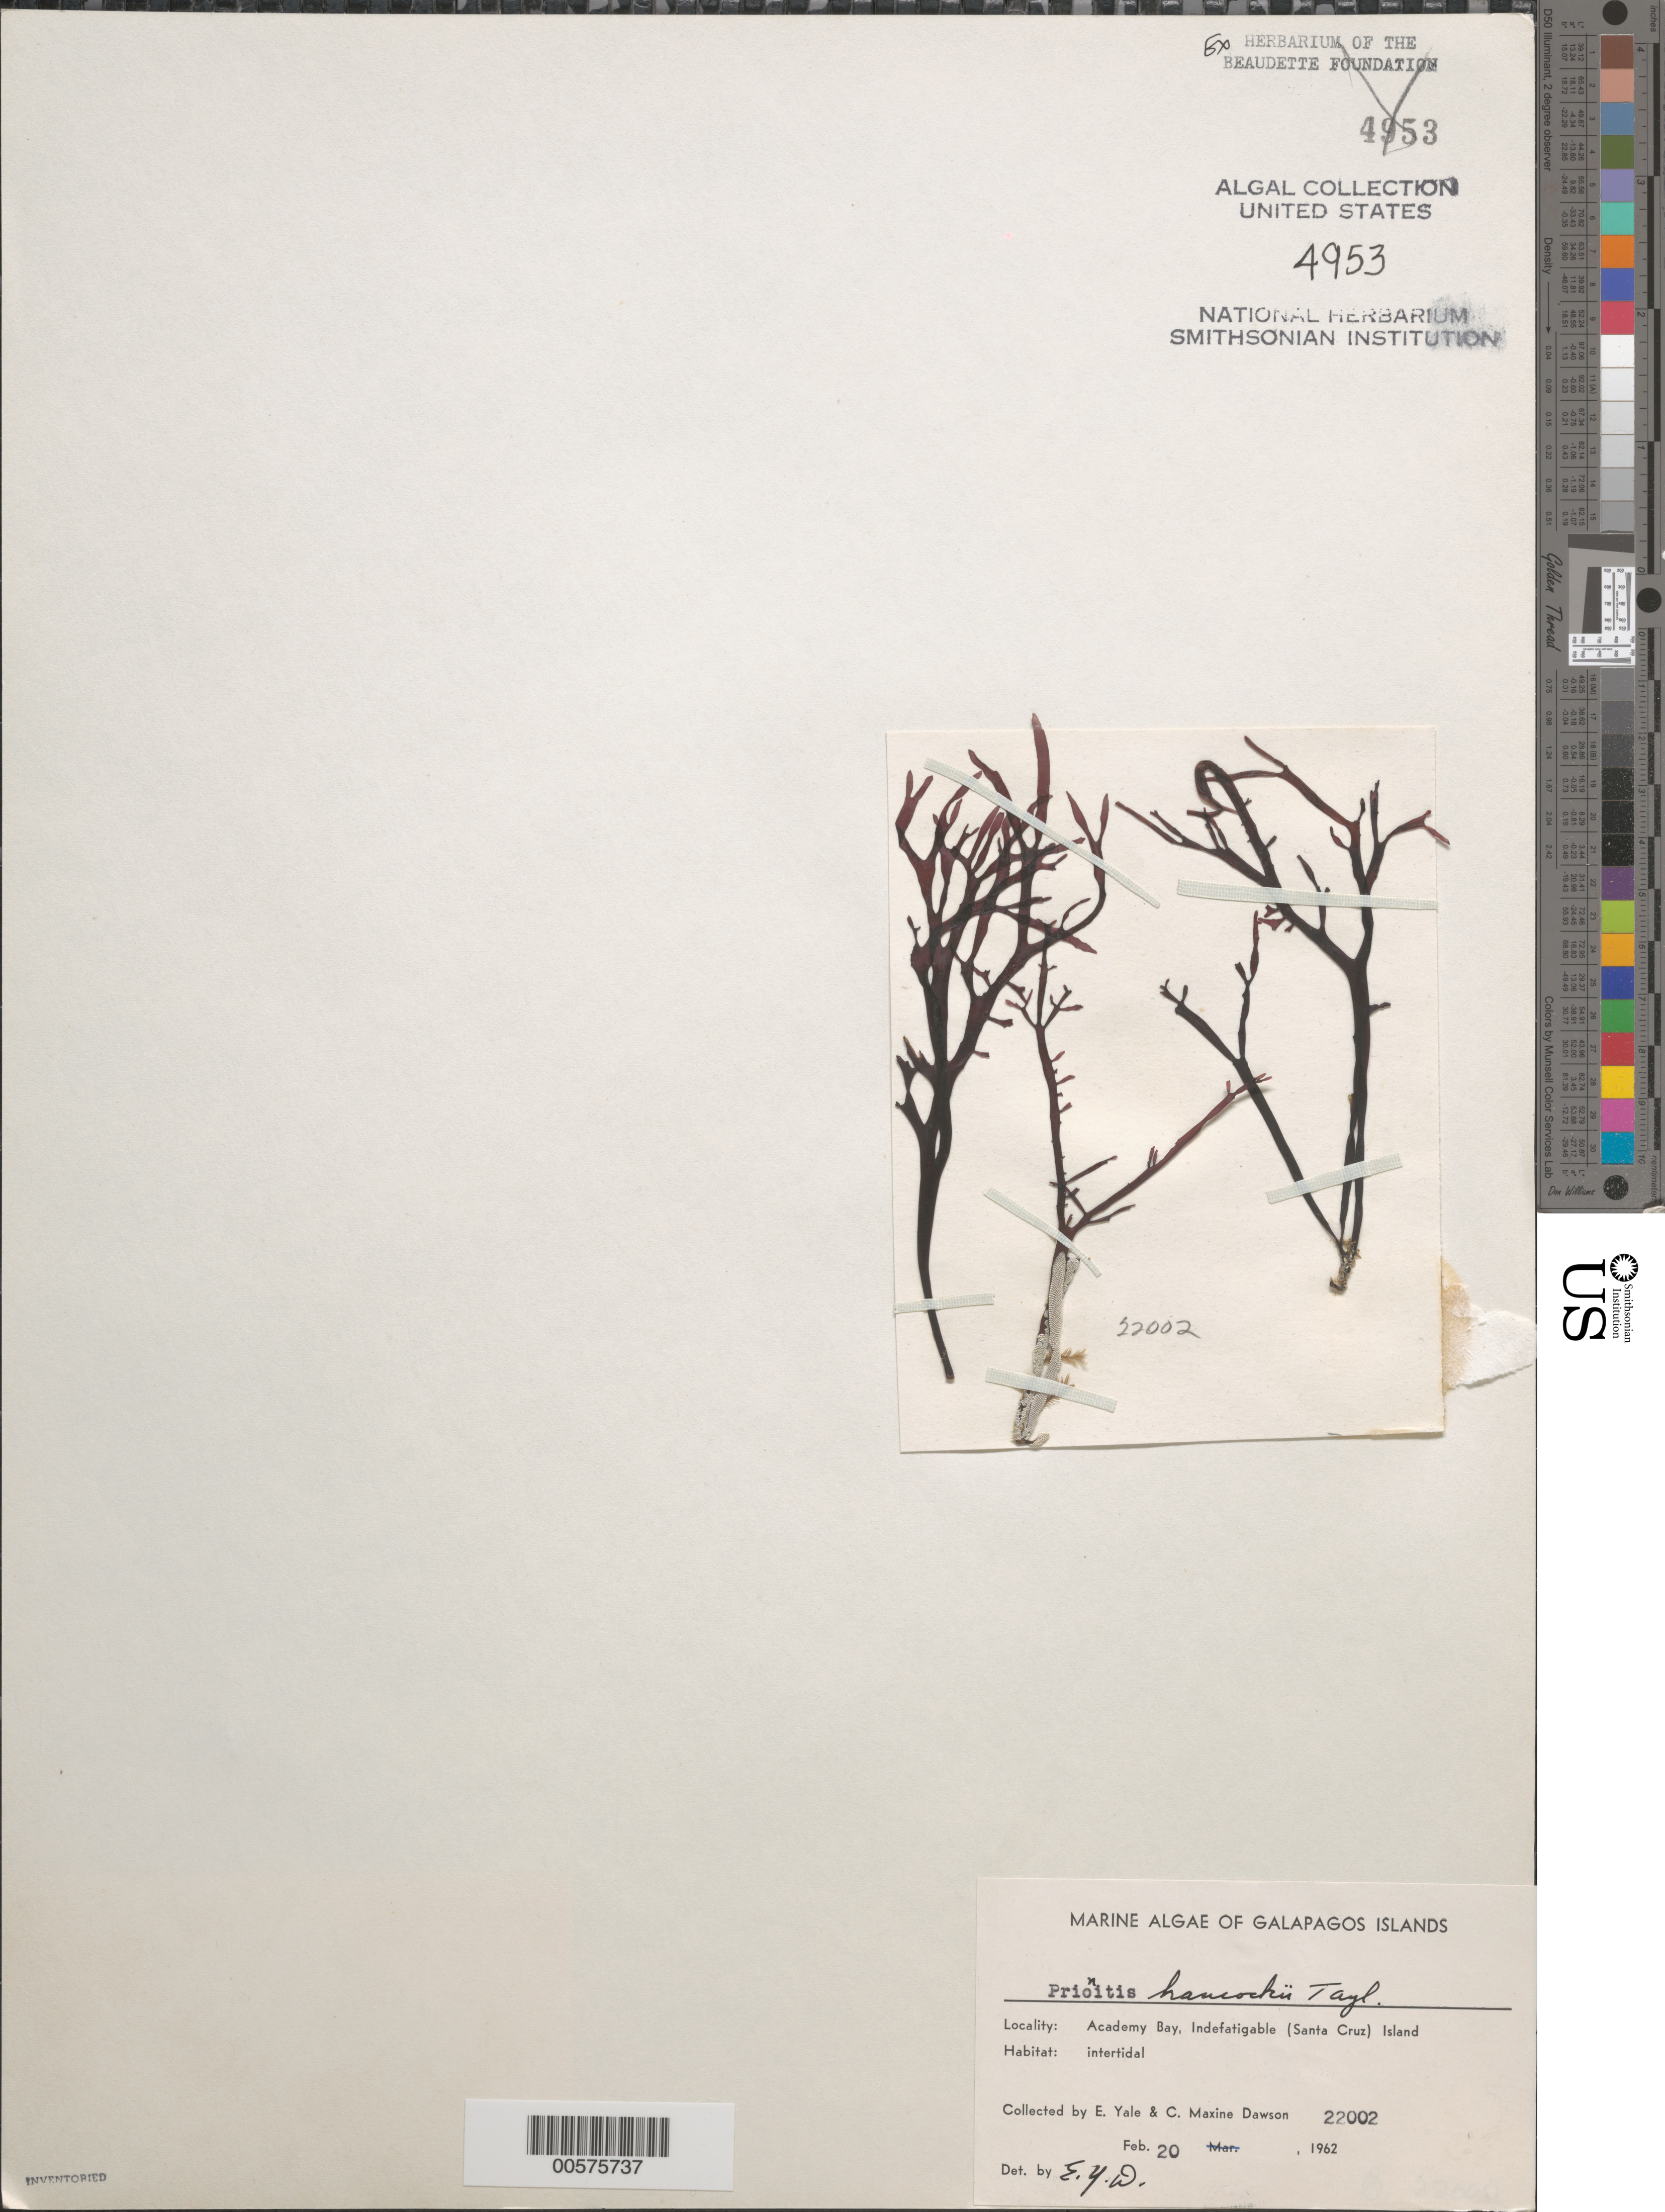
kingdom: Plantae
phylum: Rhodophyta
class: Florideophyceae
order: Cryptonemiales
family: Cryptonemiaceae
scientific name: Prionitis hancockii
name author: W.R. Taylor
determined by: Dawson, E. Y.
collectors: E. Y. Dawson & C. M. Dawson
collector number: EYD 22002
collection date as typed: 20 Feb 1962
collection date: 1962-02-20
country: Ecuador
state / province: Colón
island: Santa Cruz [Indefatigable, Chaves]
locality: Academy Bay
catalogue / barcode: US 4953